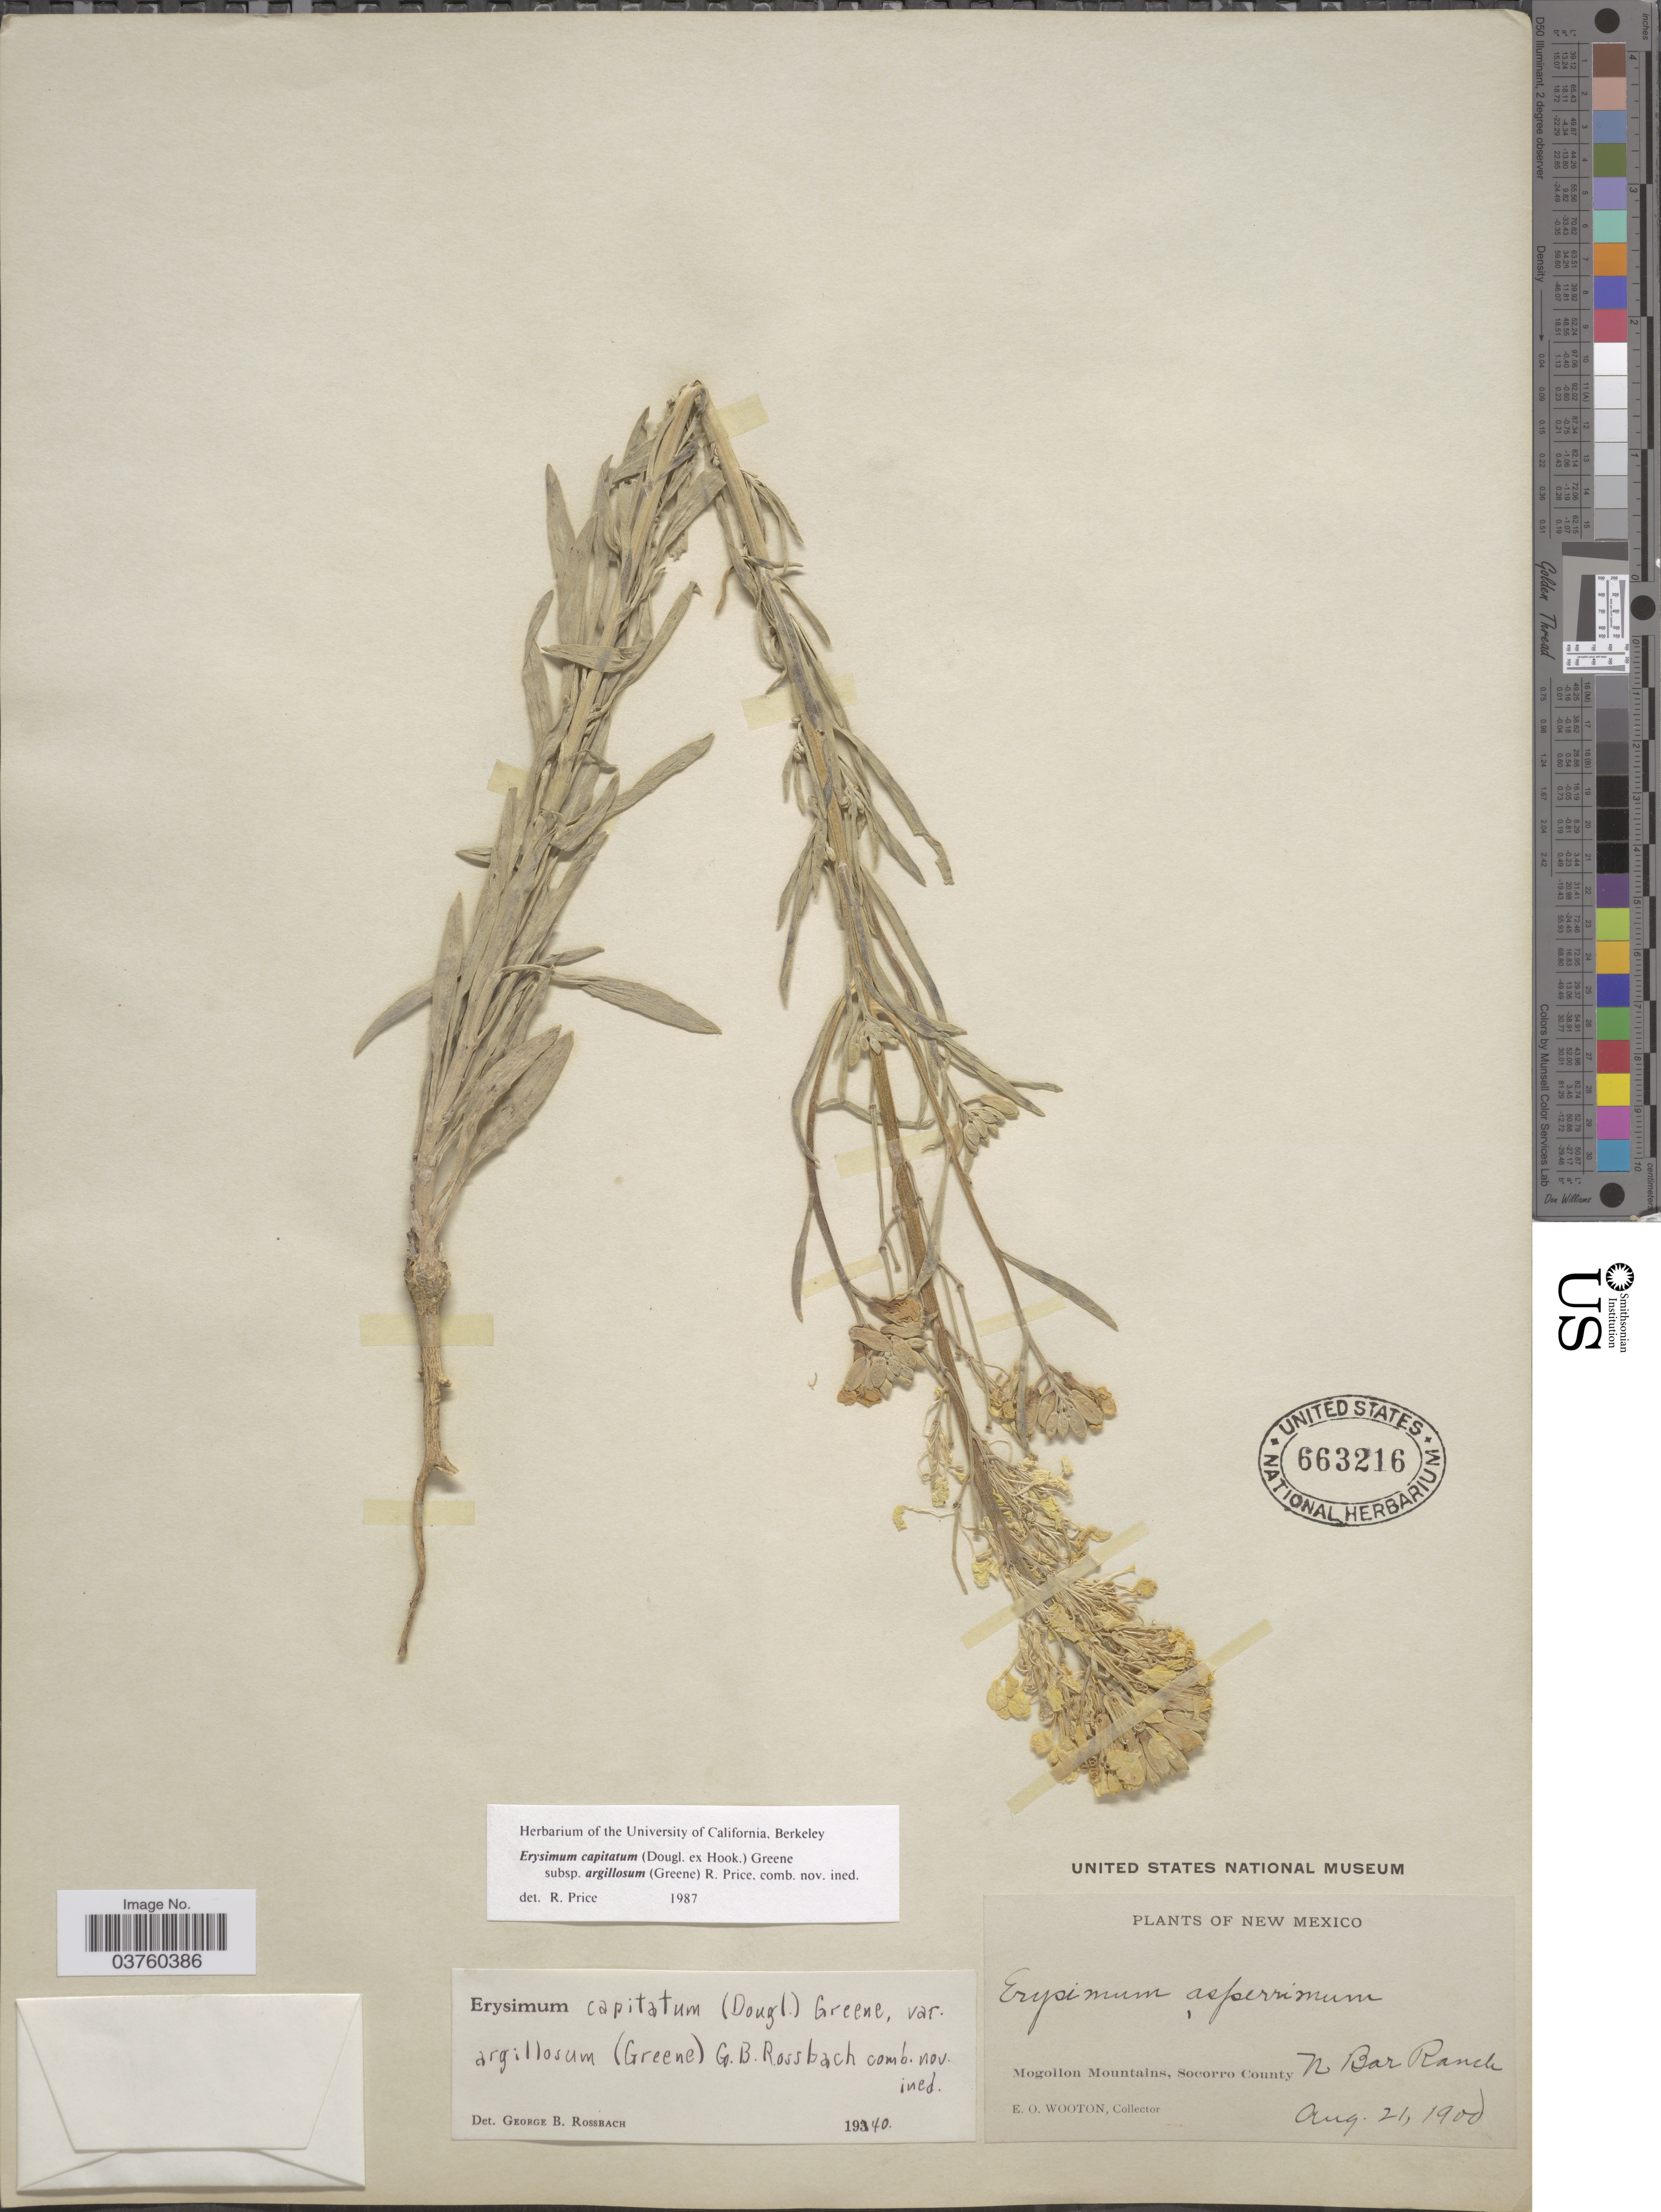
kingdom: Plantae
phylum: Tracheophyta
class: Magnoliopsida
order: Brassicales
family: Brassicaceae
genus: Erysimum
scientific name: Erysimum capitatum var. argillosum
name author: (Greene) R.J. Davis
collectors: E. O. Wooton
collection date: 1900-08-21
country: United States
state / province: New Mexico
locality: Mogollon Mountains, Socorro County, N Bar Ranch.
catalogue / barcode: US 663216